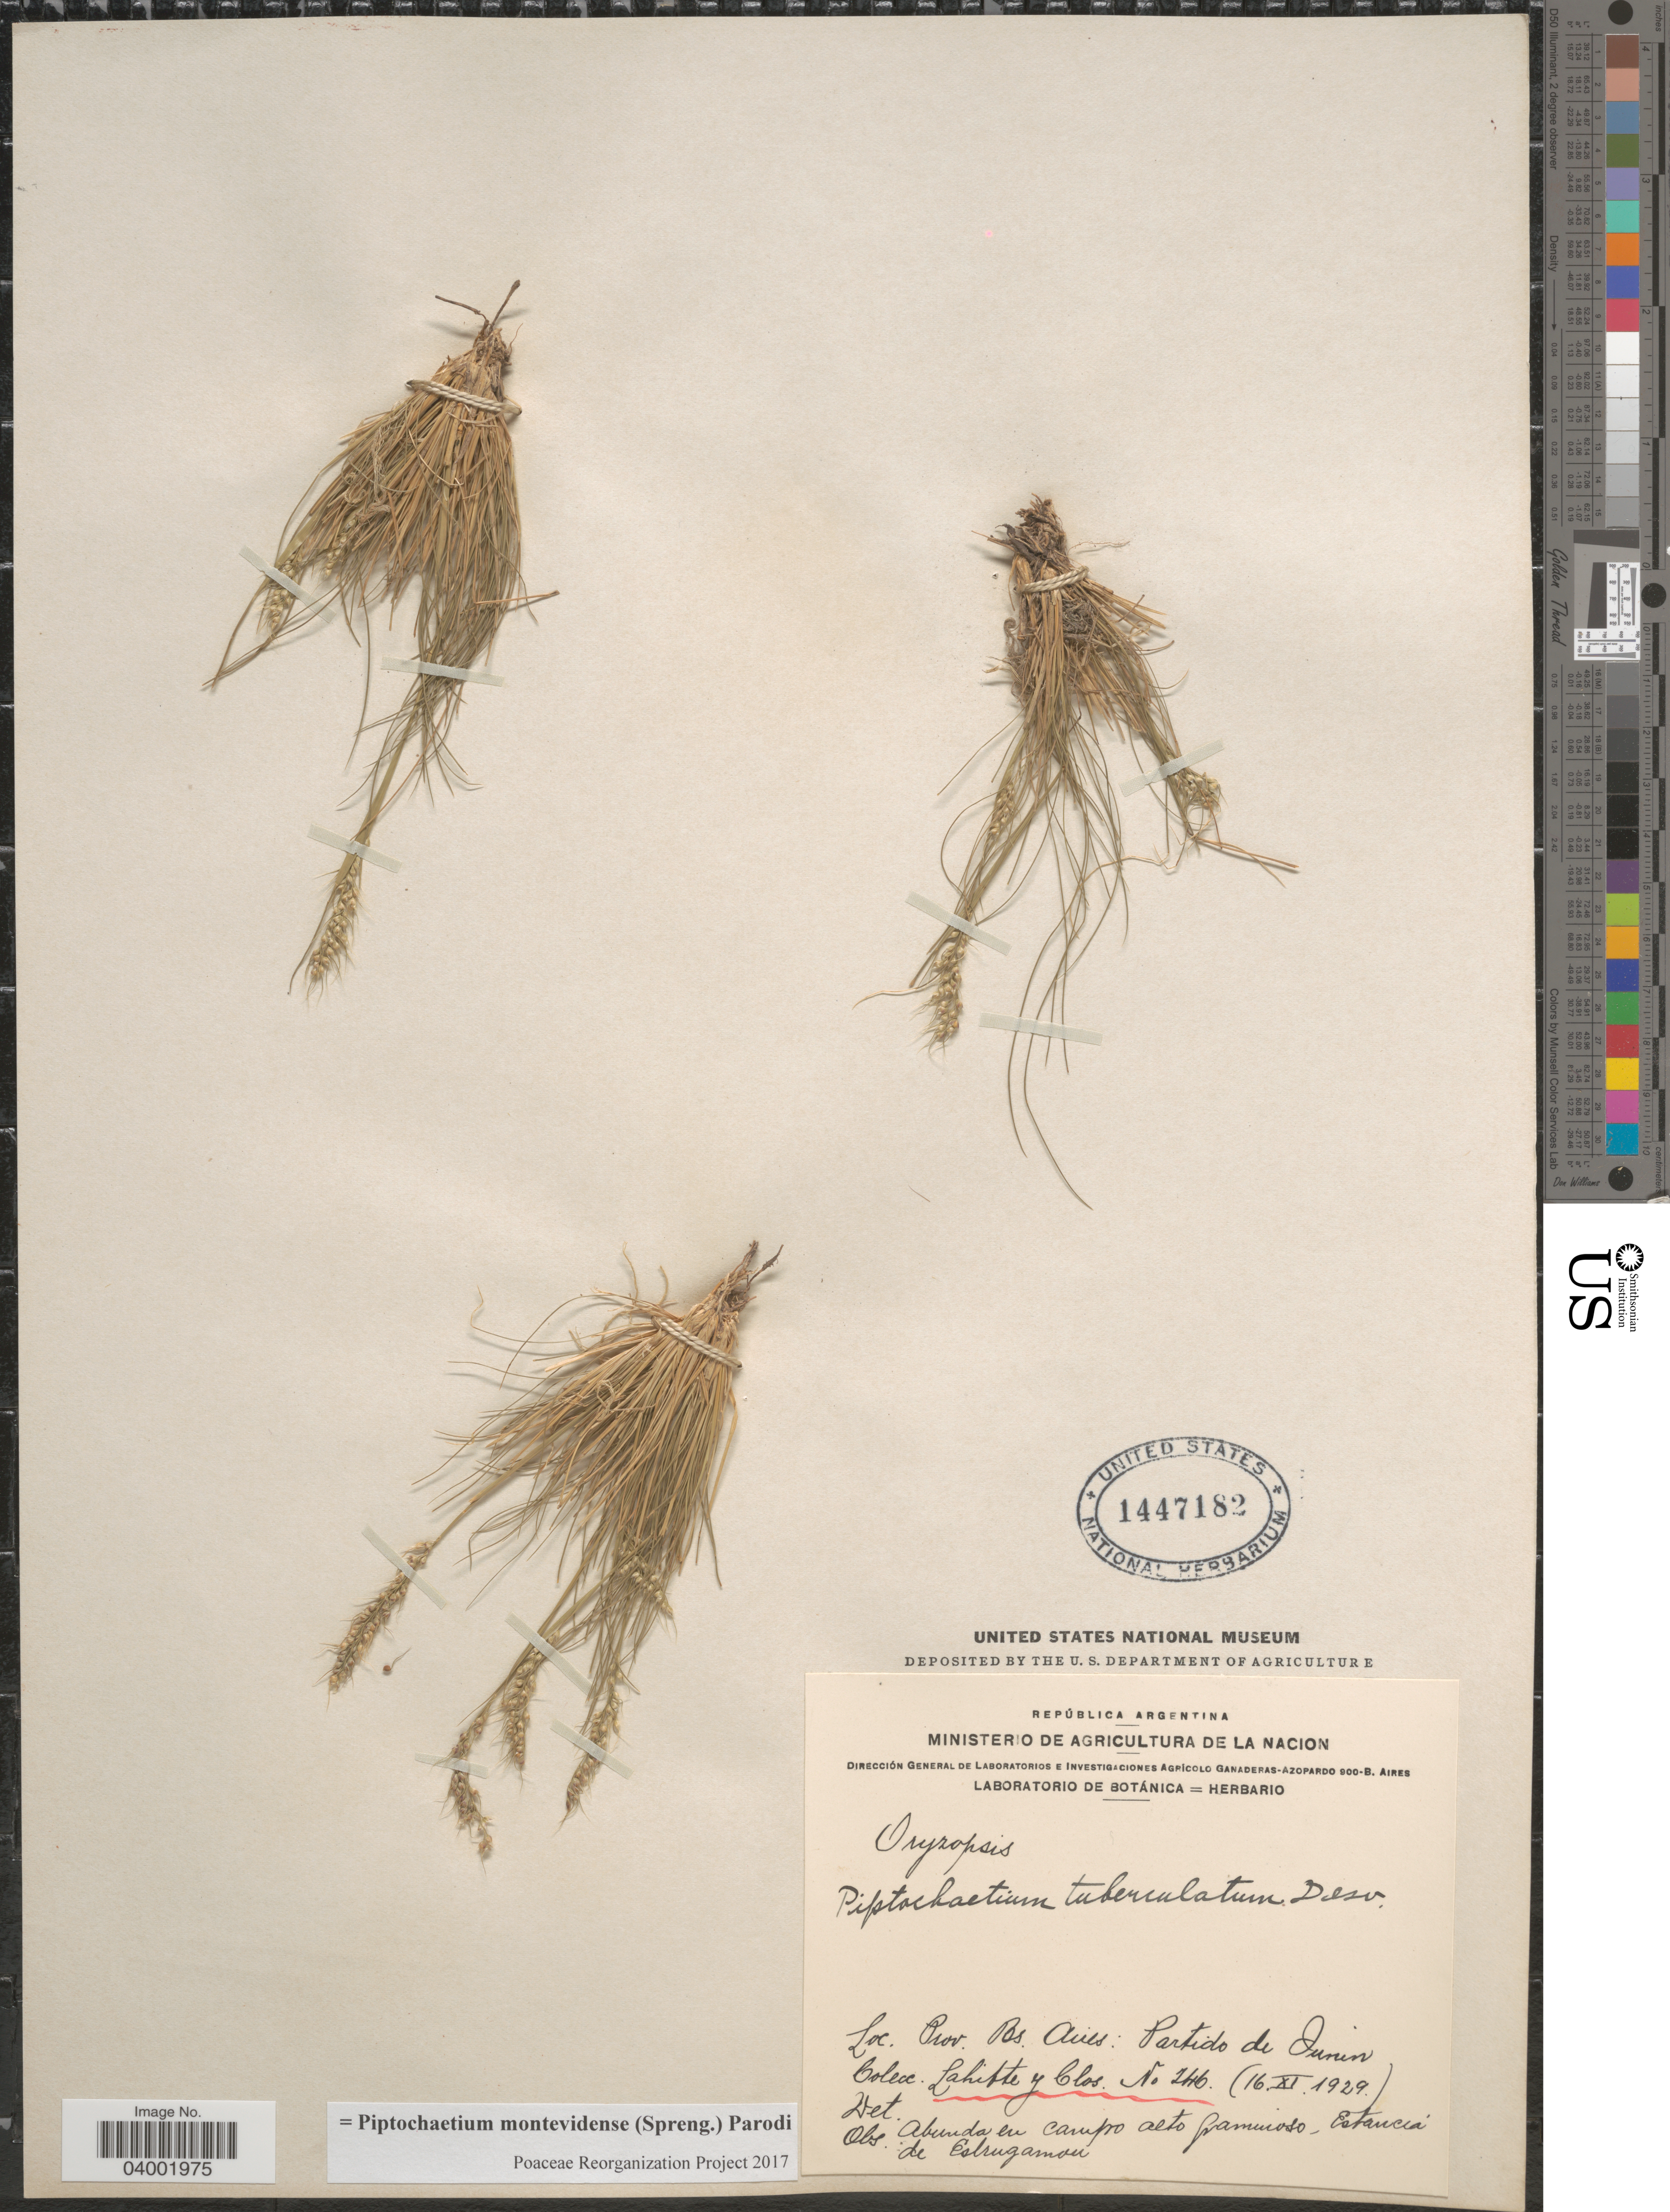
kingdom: Plantae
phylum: Tracheophyta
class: Liliopsida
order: Poales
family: Poaceae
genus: Piptochaetium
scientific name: Piptochaetium montevidense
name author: (Spreng.) Parodi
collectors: -. Lahitte & Clos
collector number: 246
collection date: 1929-11-16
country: Argentina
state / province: Buenos Aires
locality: Partido de Junin.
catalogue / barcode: US 1447182